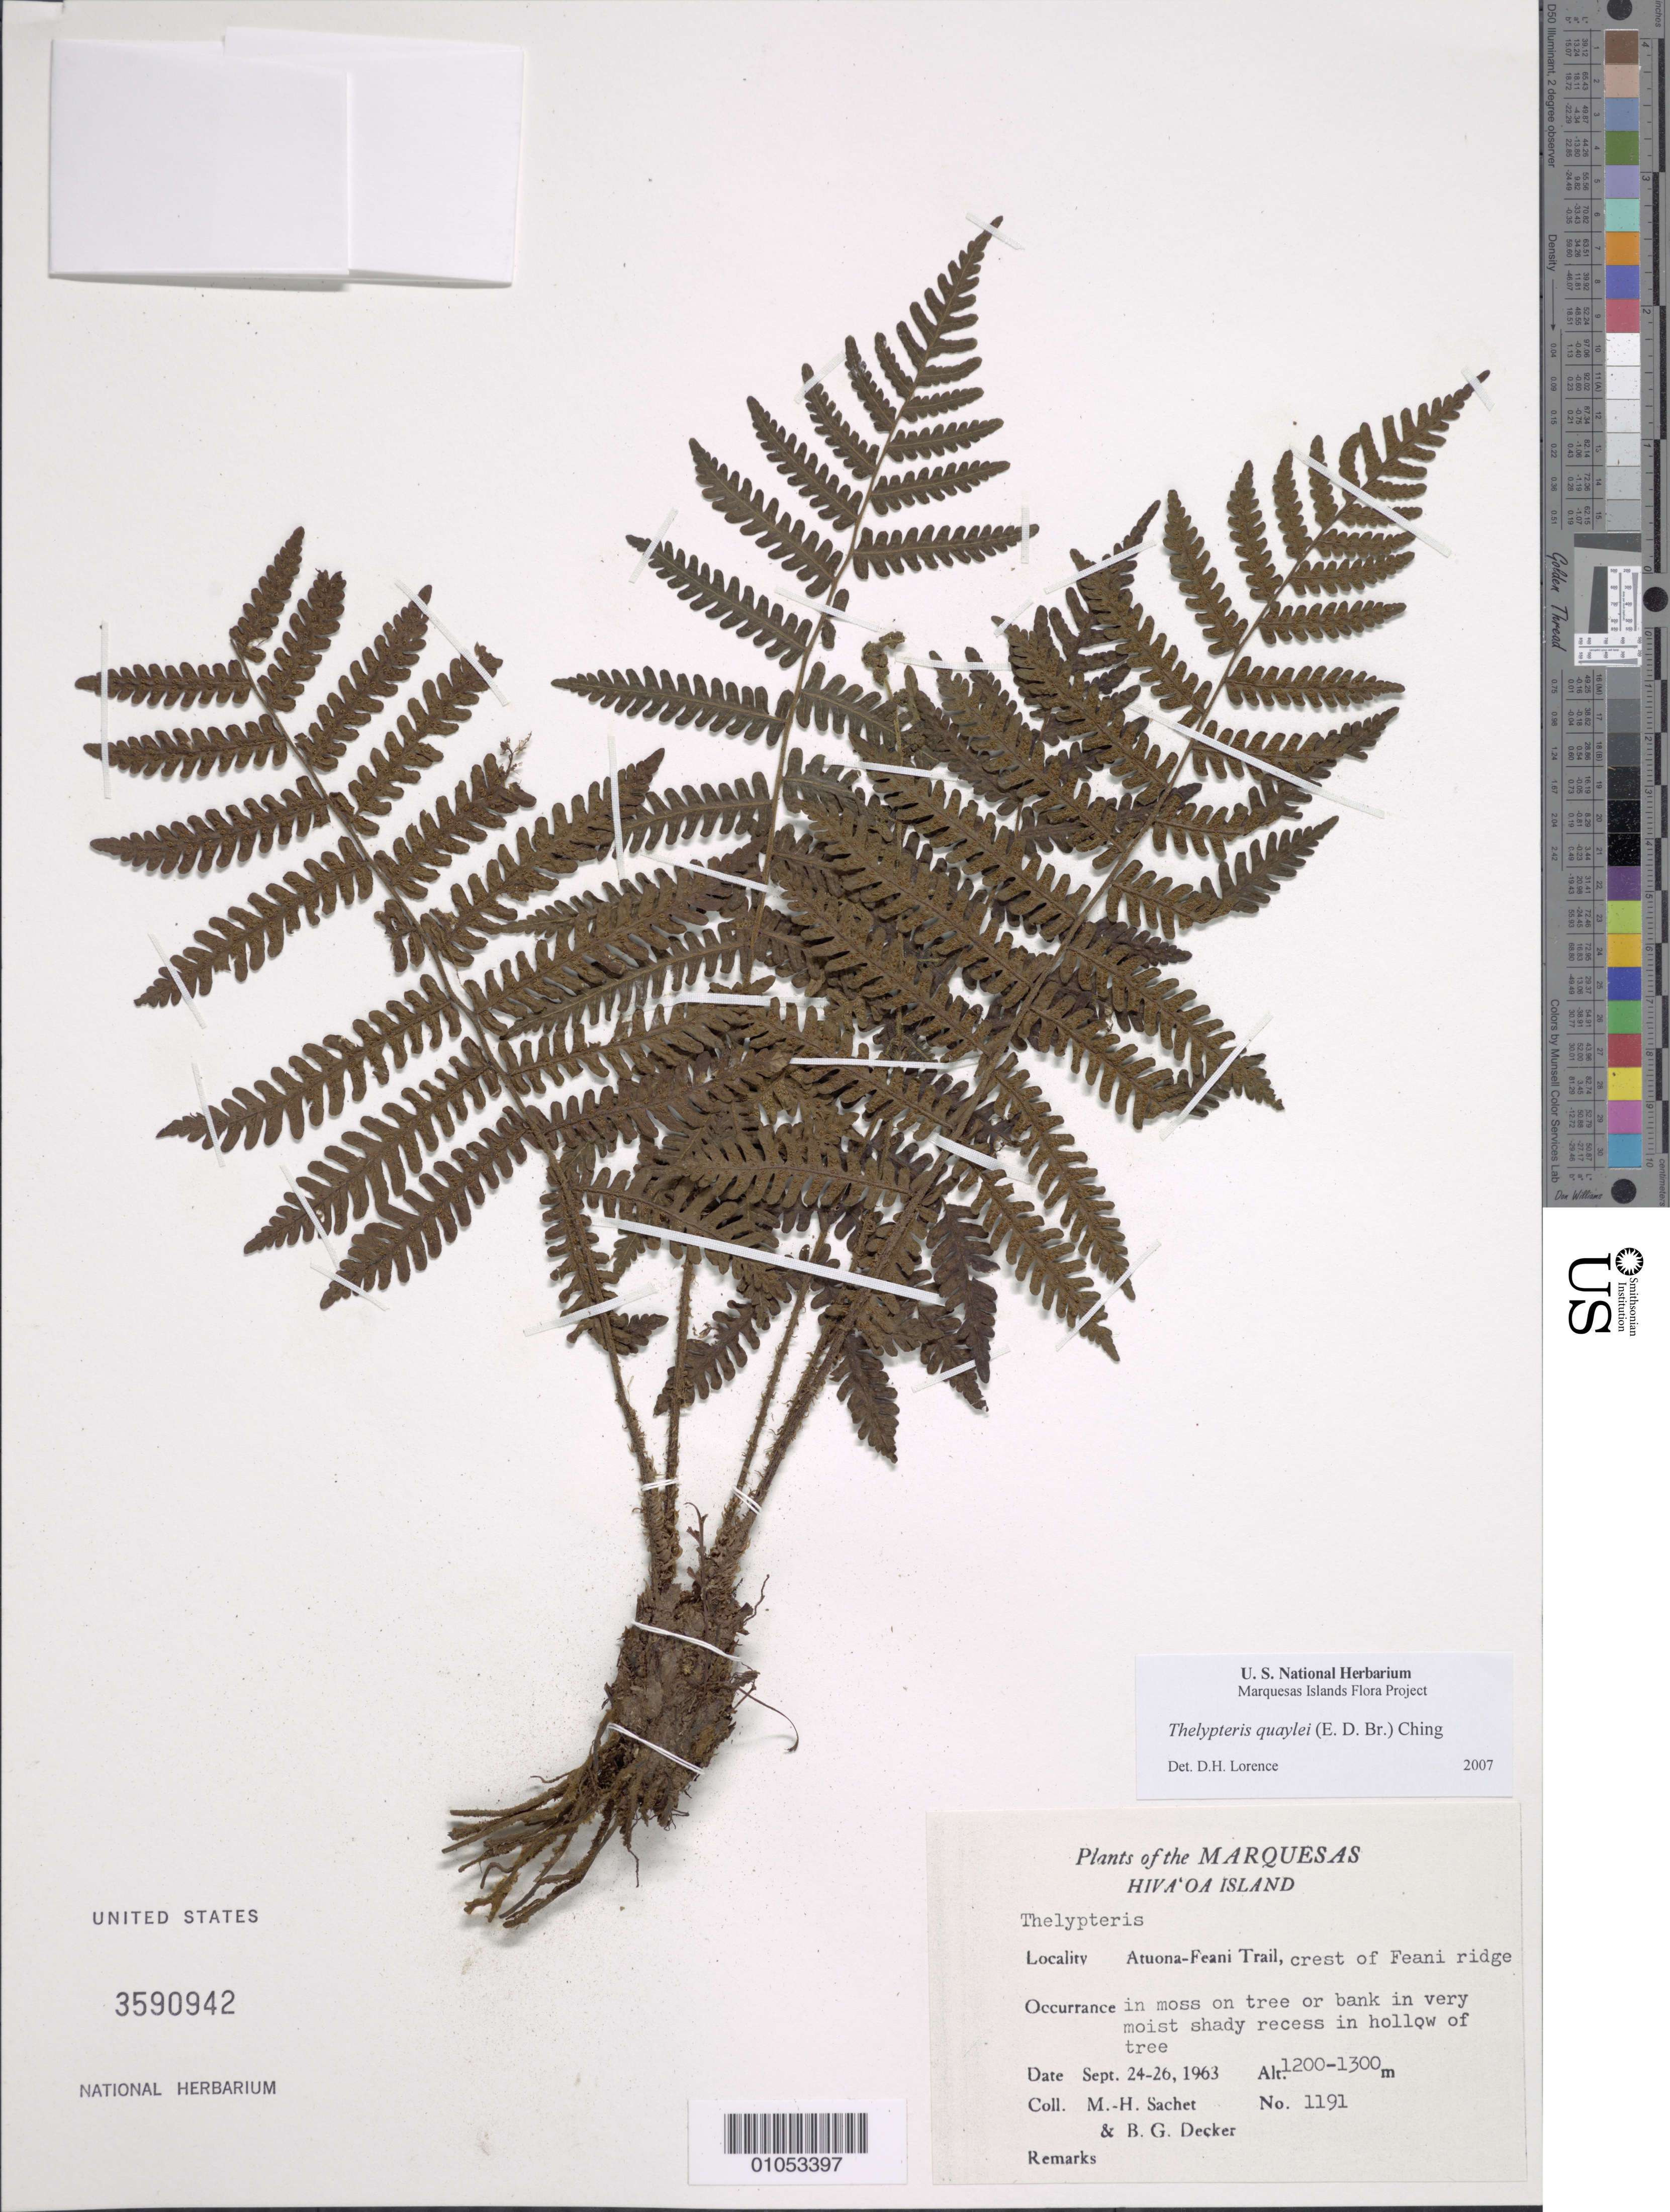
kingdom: Plantae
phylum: Tracheophyta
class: Polypodiopsida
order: Polypodiales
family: Thelypteridaceae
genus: Coryphopteris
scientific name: Coryphopteris quaylei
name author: (E.D. Br.) Holttum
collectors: M.-H. Sachet & B. G. Decker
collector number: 1191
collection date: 1963-09-24/1963-09-26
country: French Polynesia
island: Hiva Oa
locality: Atuona-Feani Trail, crest of Feani ridge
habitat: In moss on tree or bank in very moist shady recess in hollow of tree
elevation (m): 1200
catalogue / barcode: US 3590942